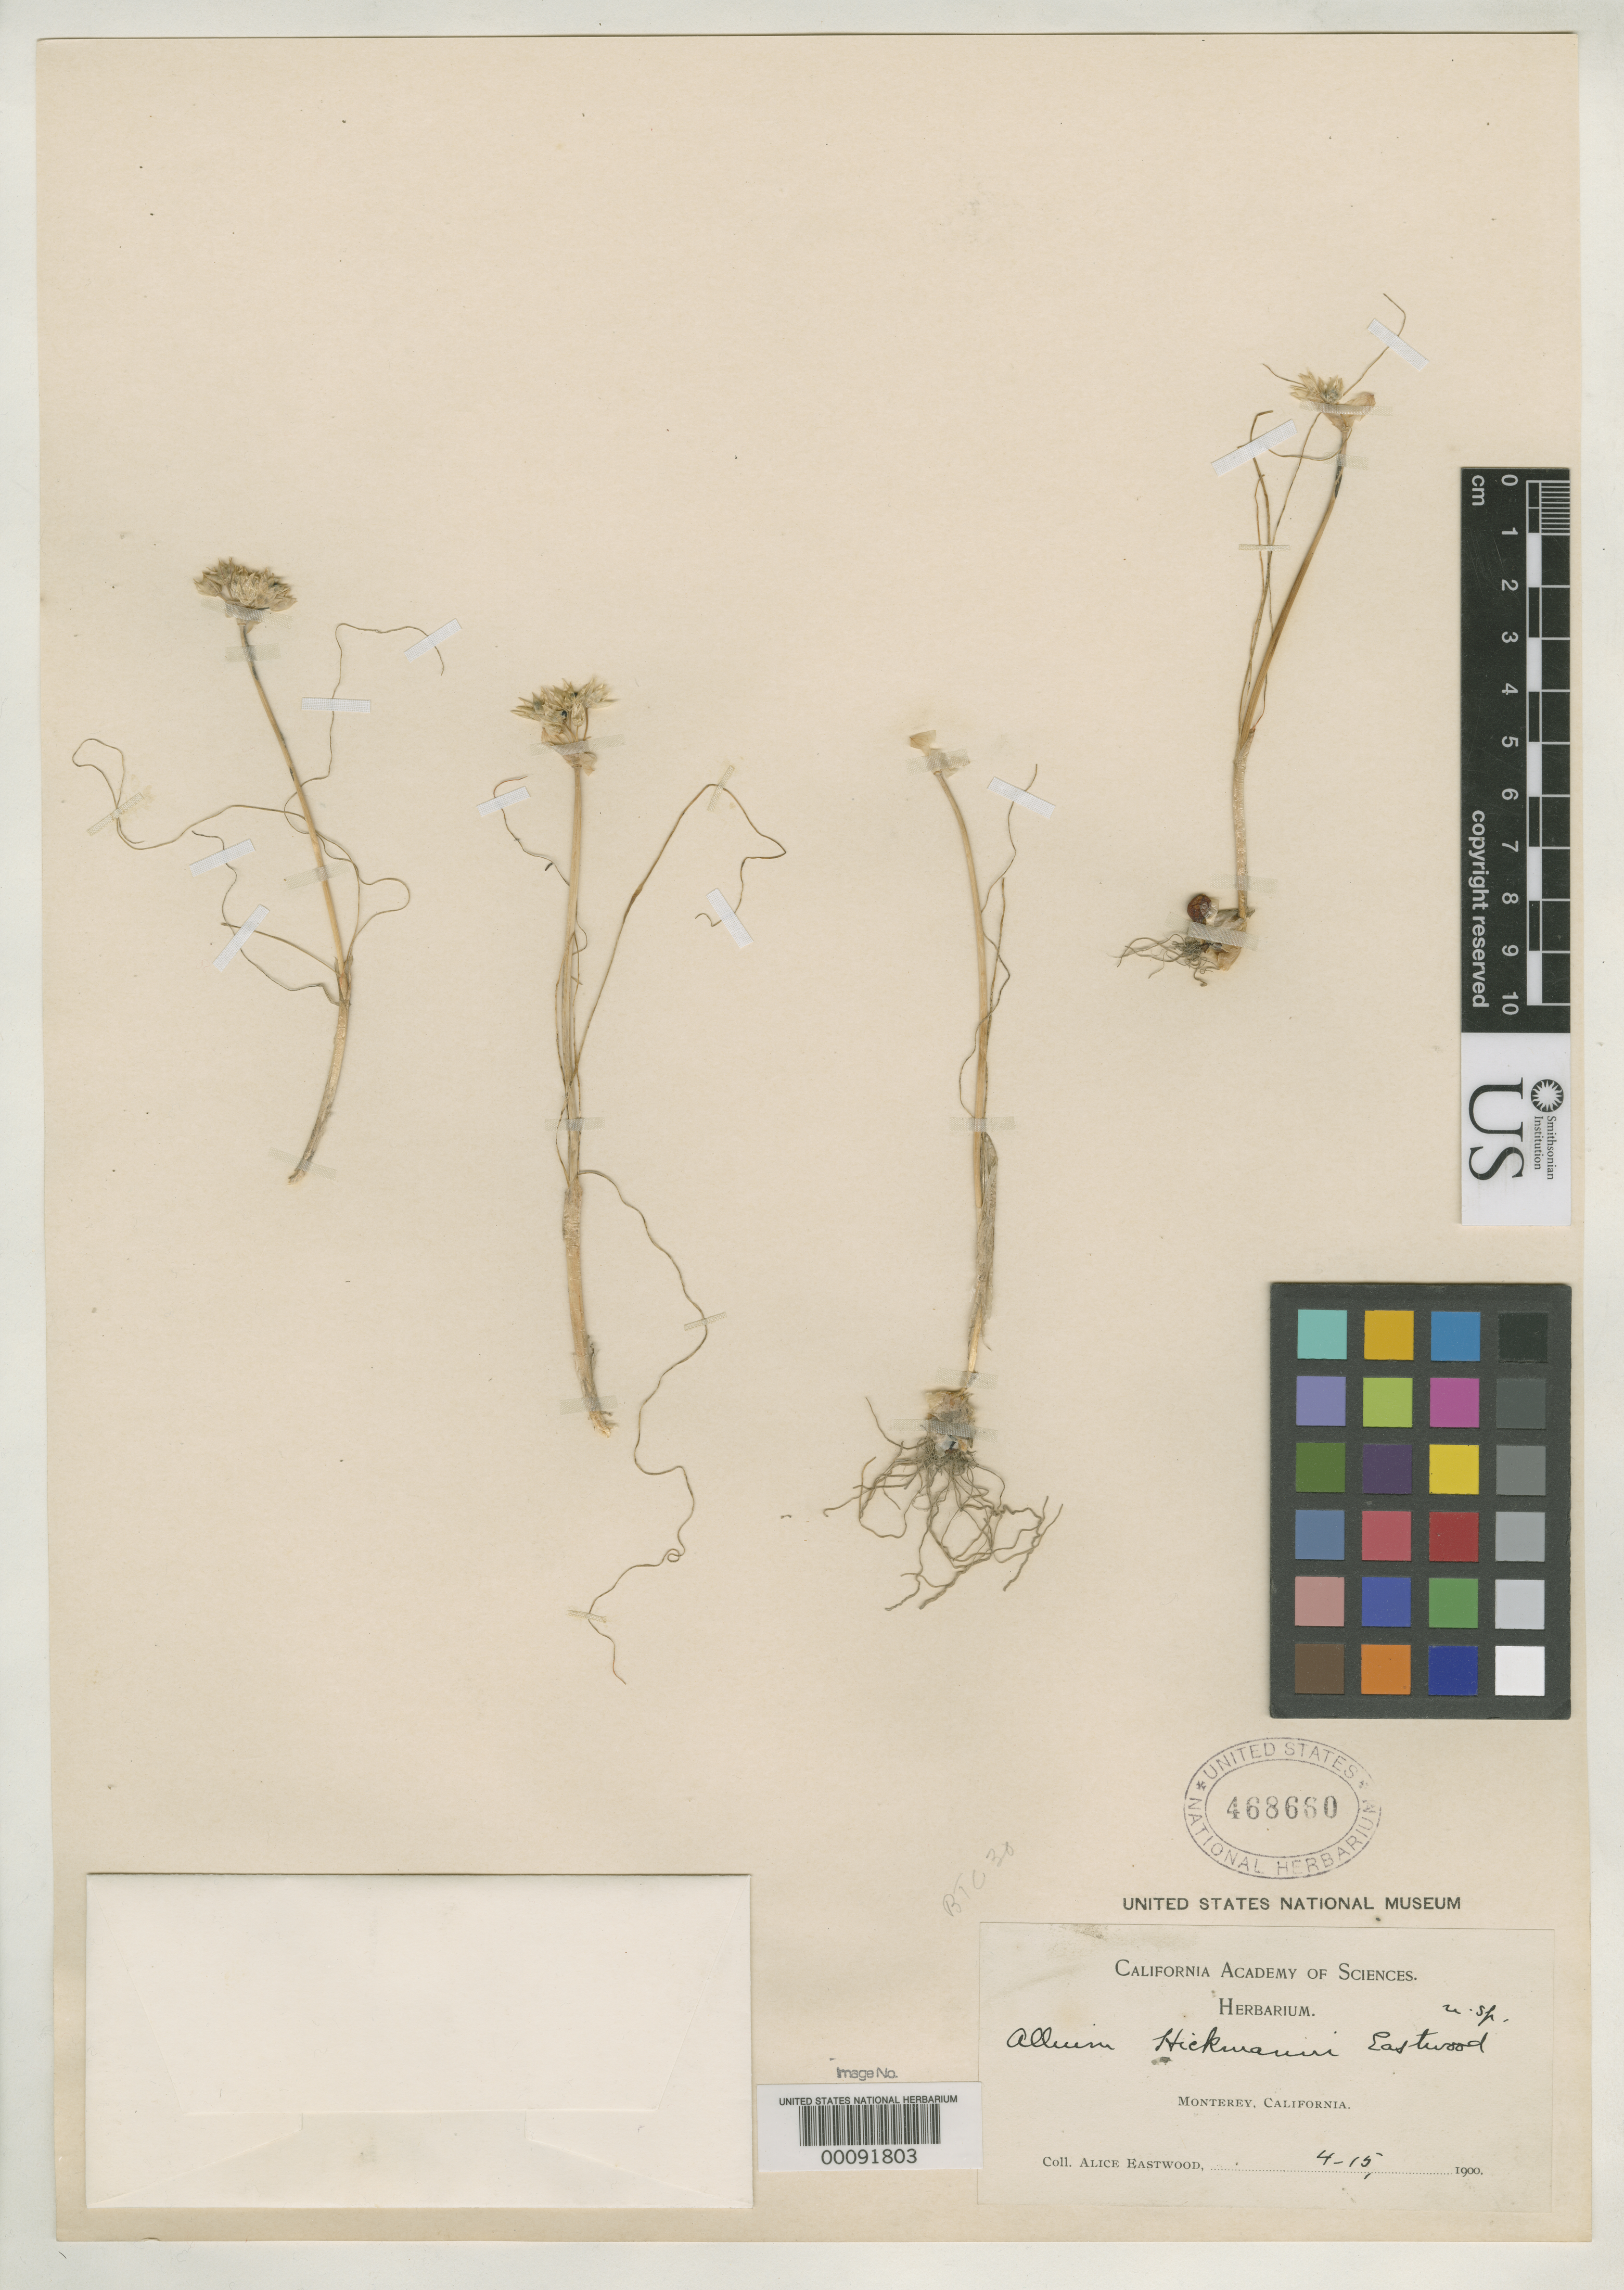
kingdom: Plantae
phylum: Tracheophyta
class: Liliopsida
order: Asparagales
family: Amaryllidaceae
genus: Allium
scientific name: Allium hickmani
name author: Eastw.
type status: Isotype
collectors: A. Eastwood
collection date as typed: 15 Apr 1900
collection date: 1900-04-15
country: United States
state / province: California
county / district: Monterey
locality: Between Monterey and Pacific Grove.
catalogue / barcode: US 468660